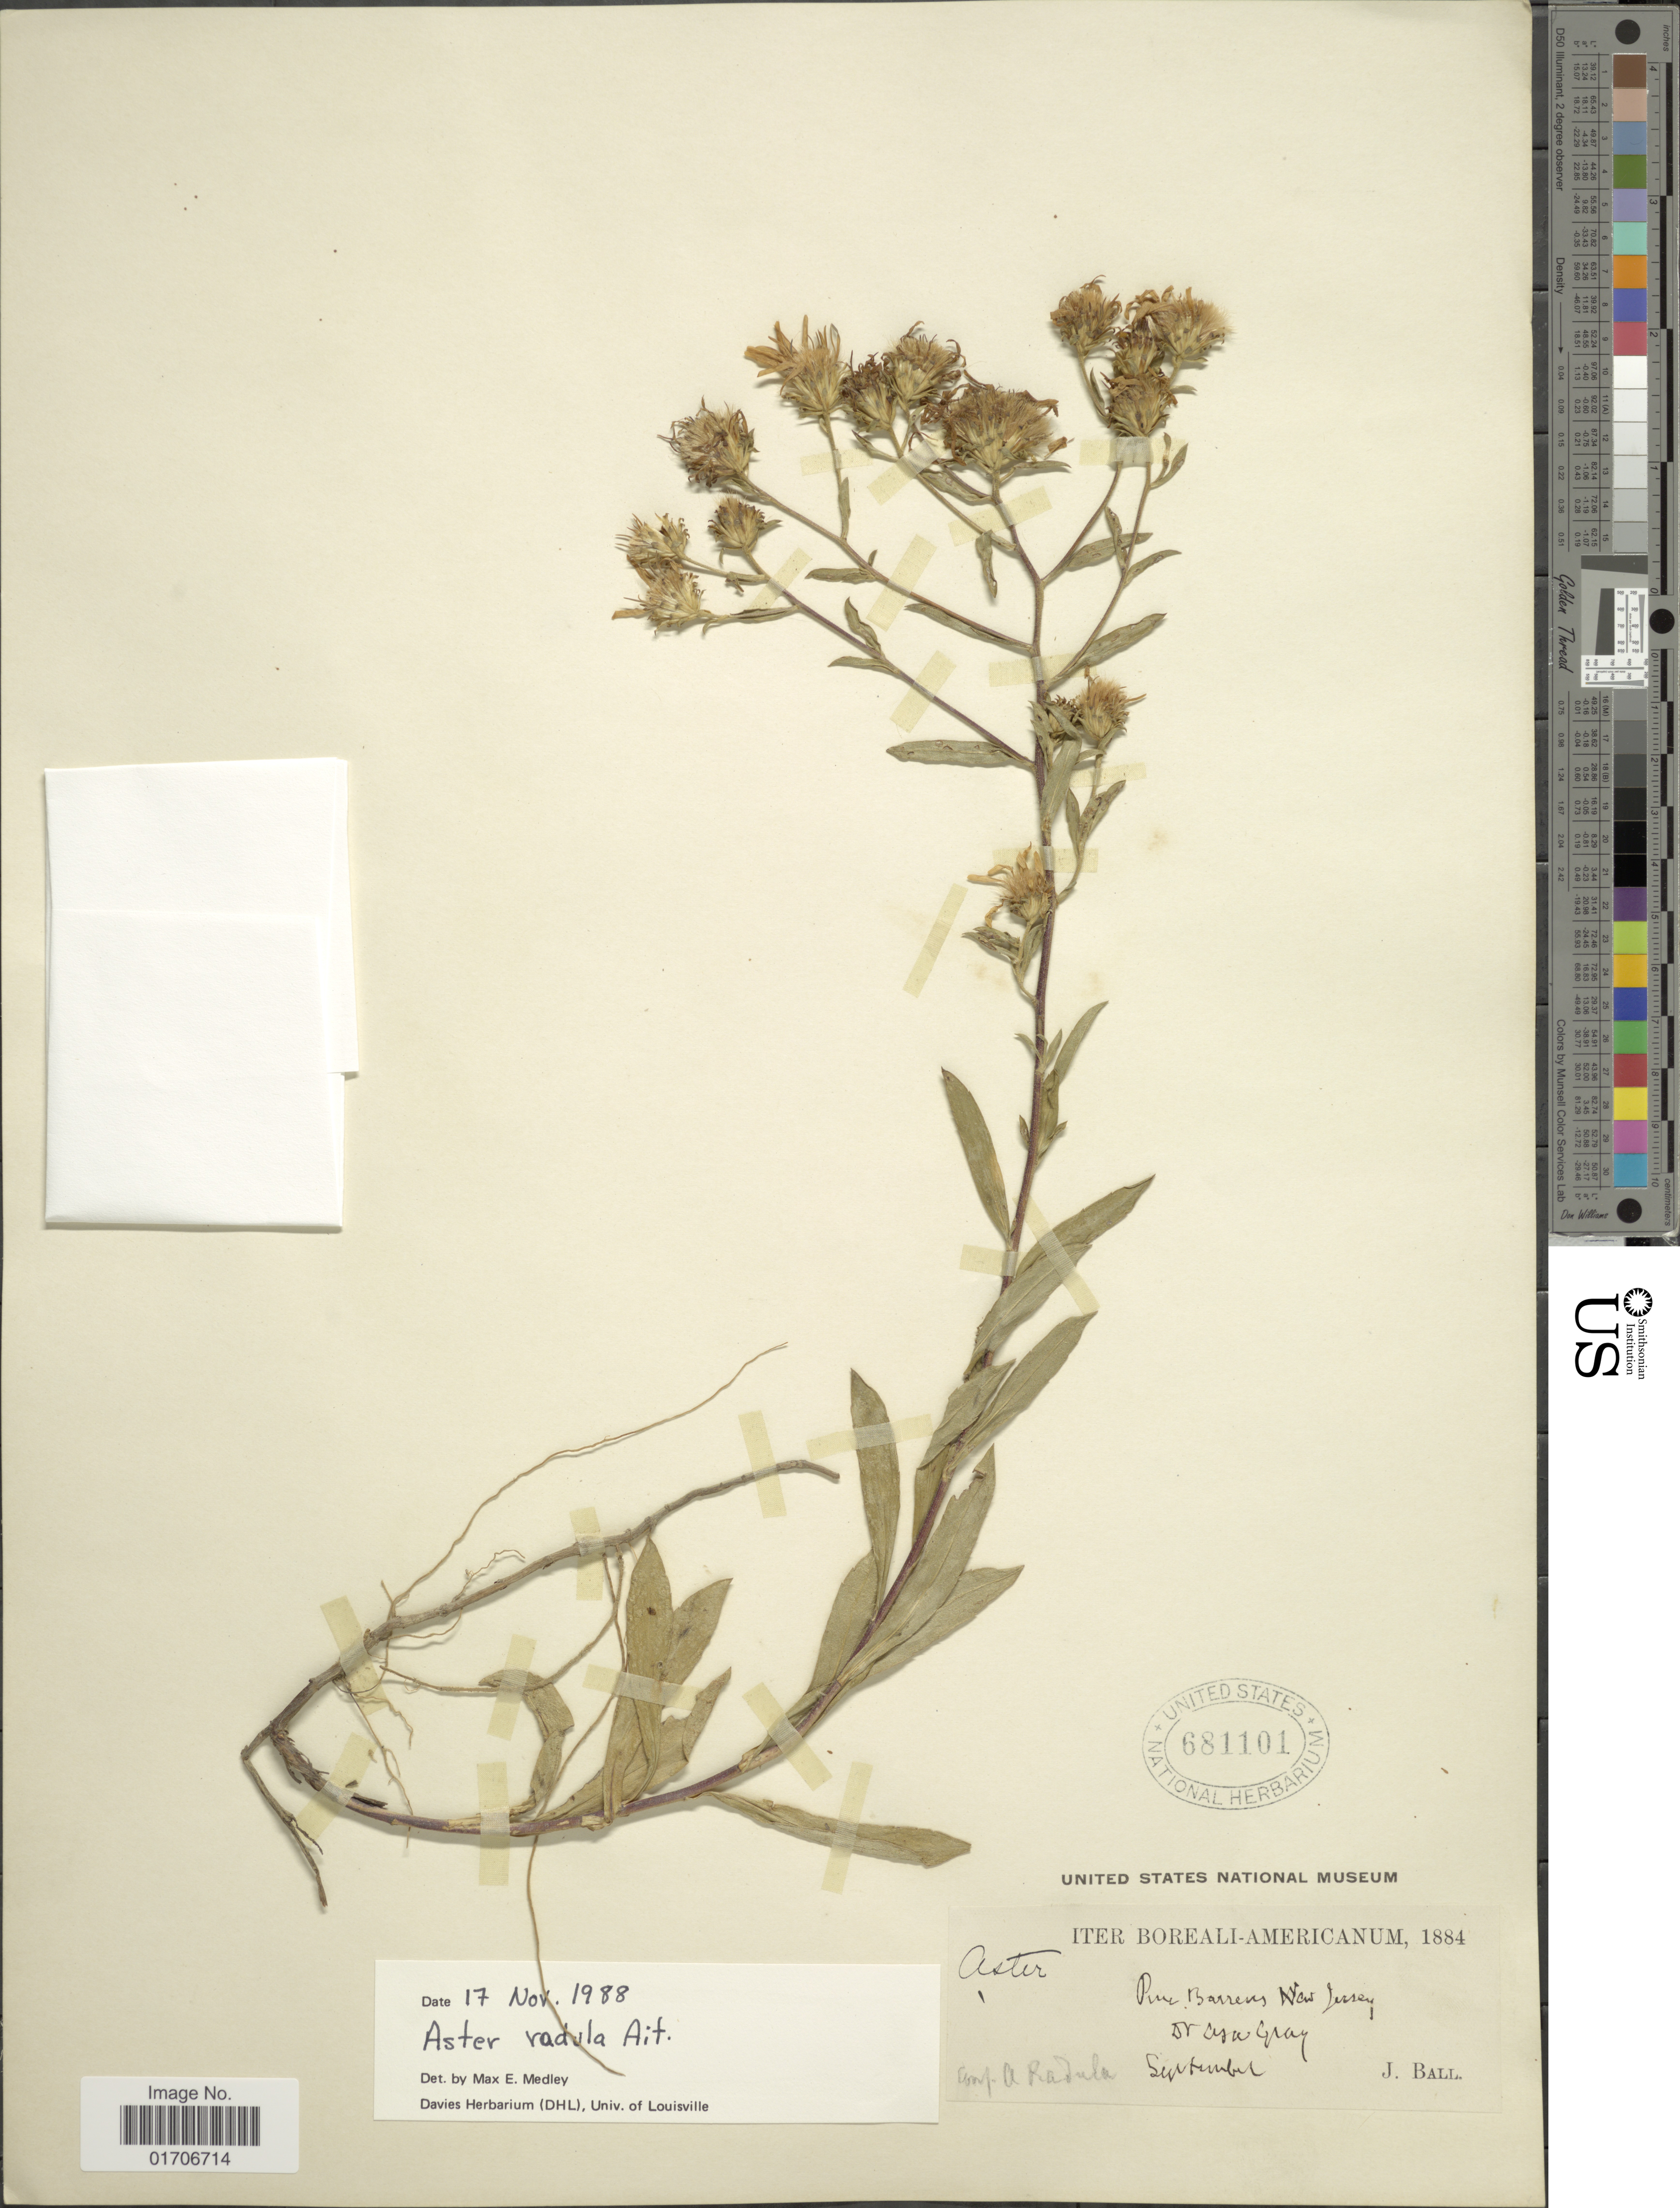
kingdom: Plantae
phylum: Tracheophyta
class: Magnoliopsida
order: Asterales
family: Asteraceae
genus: Eurybia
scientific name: Eurybia radula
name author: (Aiton) G.L. Nesom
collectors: J. Ball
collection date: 1884-09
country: United States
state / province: New Jersey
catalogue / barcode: US 681101